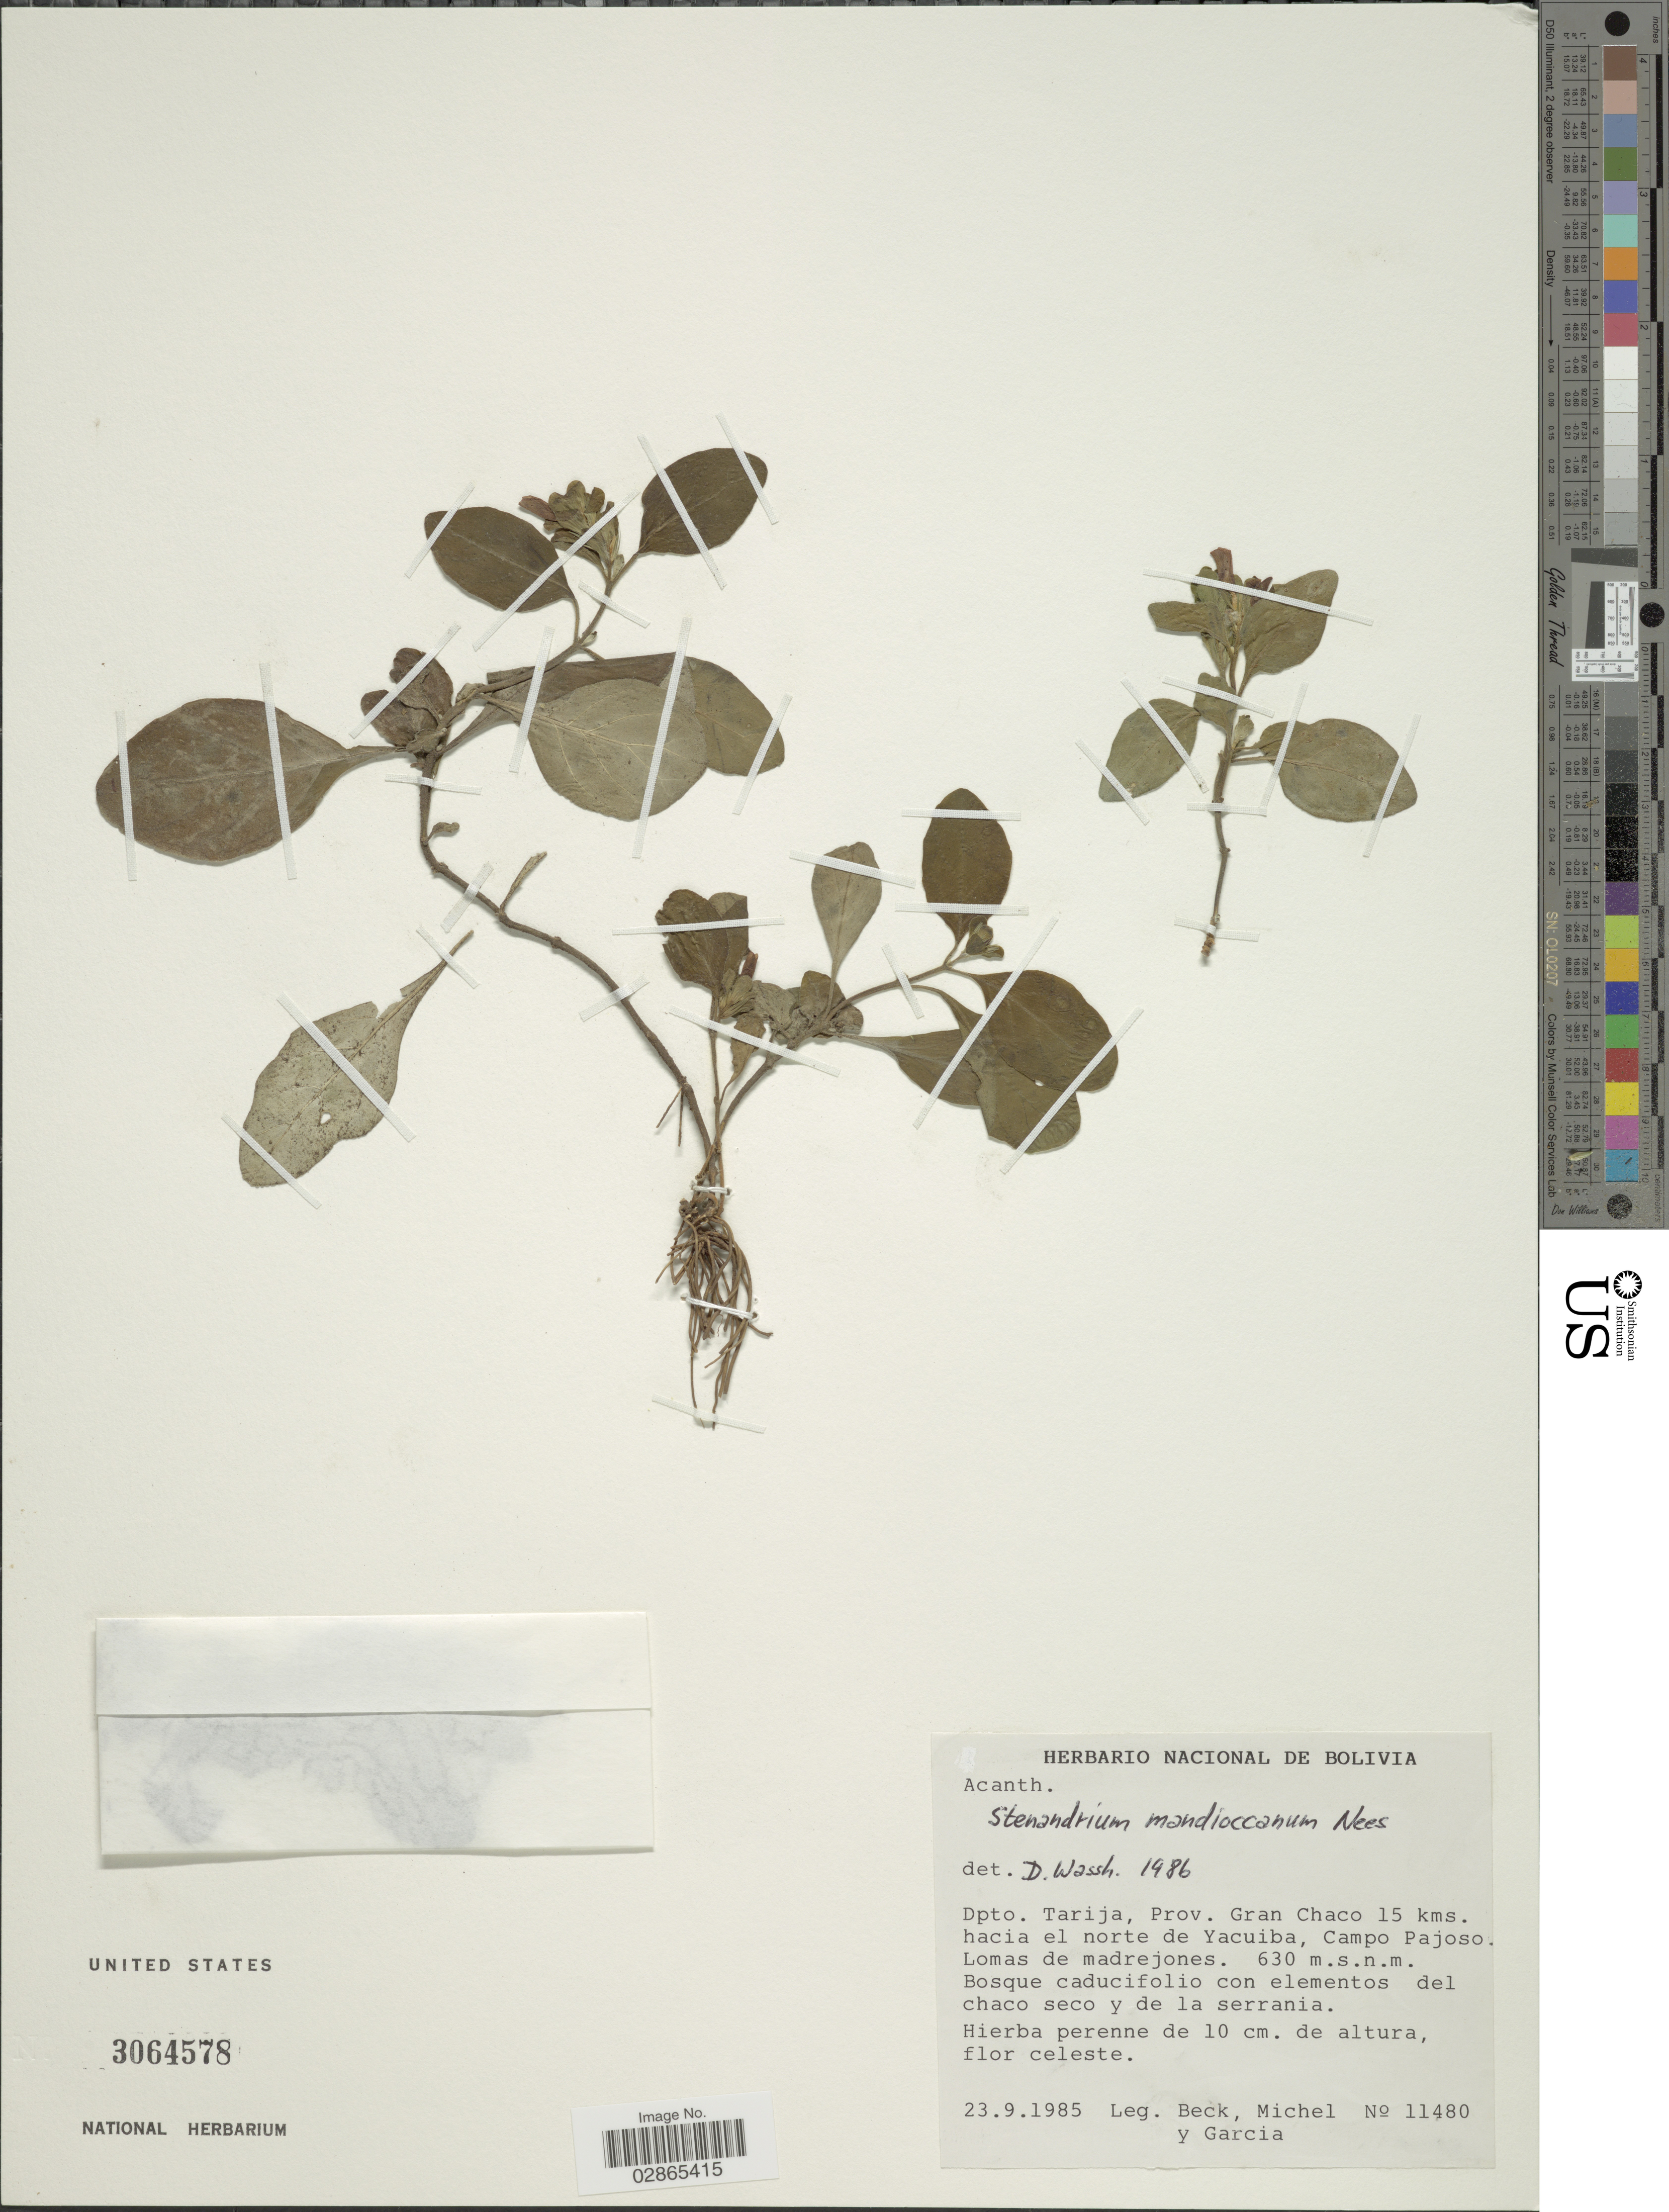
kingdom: Plantae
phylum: Tracheophyta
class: Magnoliopsida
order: Lamiales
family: Acanthaceae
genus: Stenandrium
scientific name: Stenandrium mandioccanum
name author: Nees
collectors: -- Beck, -. Michel & H. Garcia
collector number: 11480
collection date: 1985-09-23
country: Bolivia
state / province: Tarija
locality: Dpto. Tarija, Prov. Gran Chaco 15 km. hacia el norte de Yacuiba, Campo Pajoso.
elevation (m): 630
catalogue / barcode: US 3064578